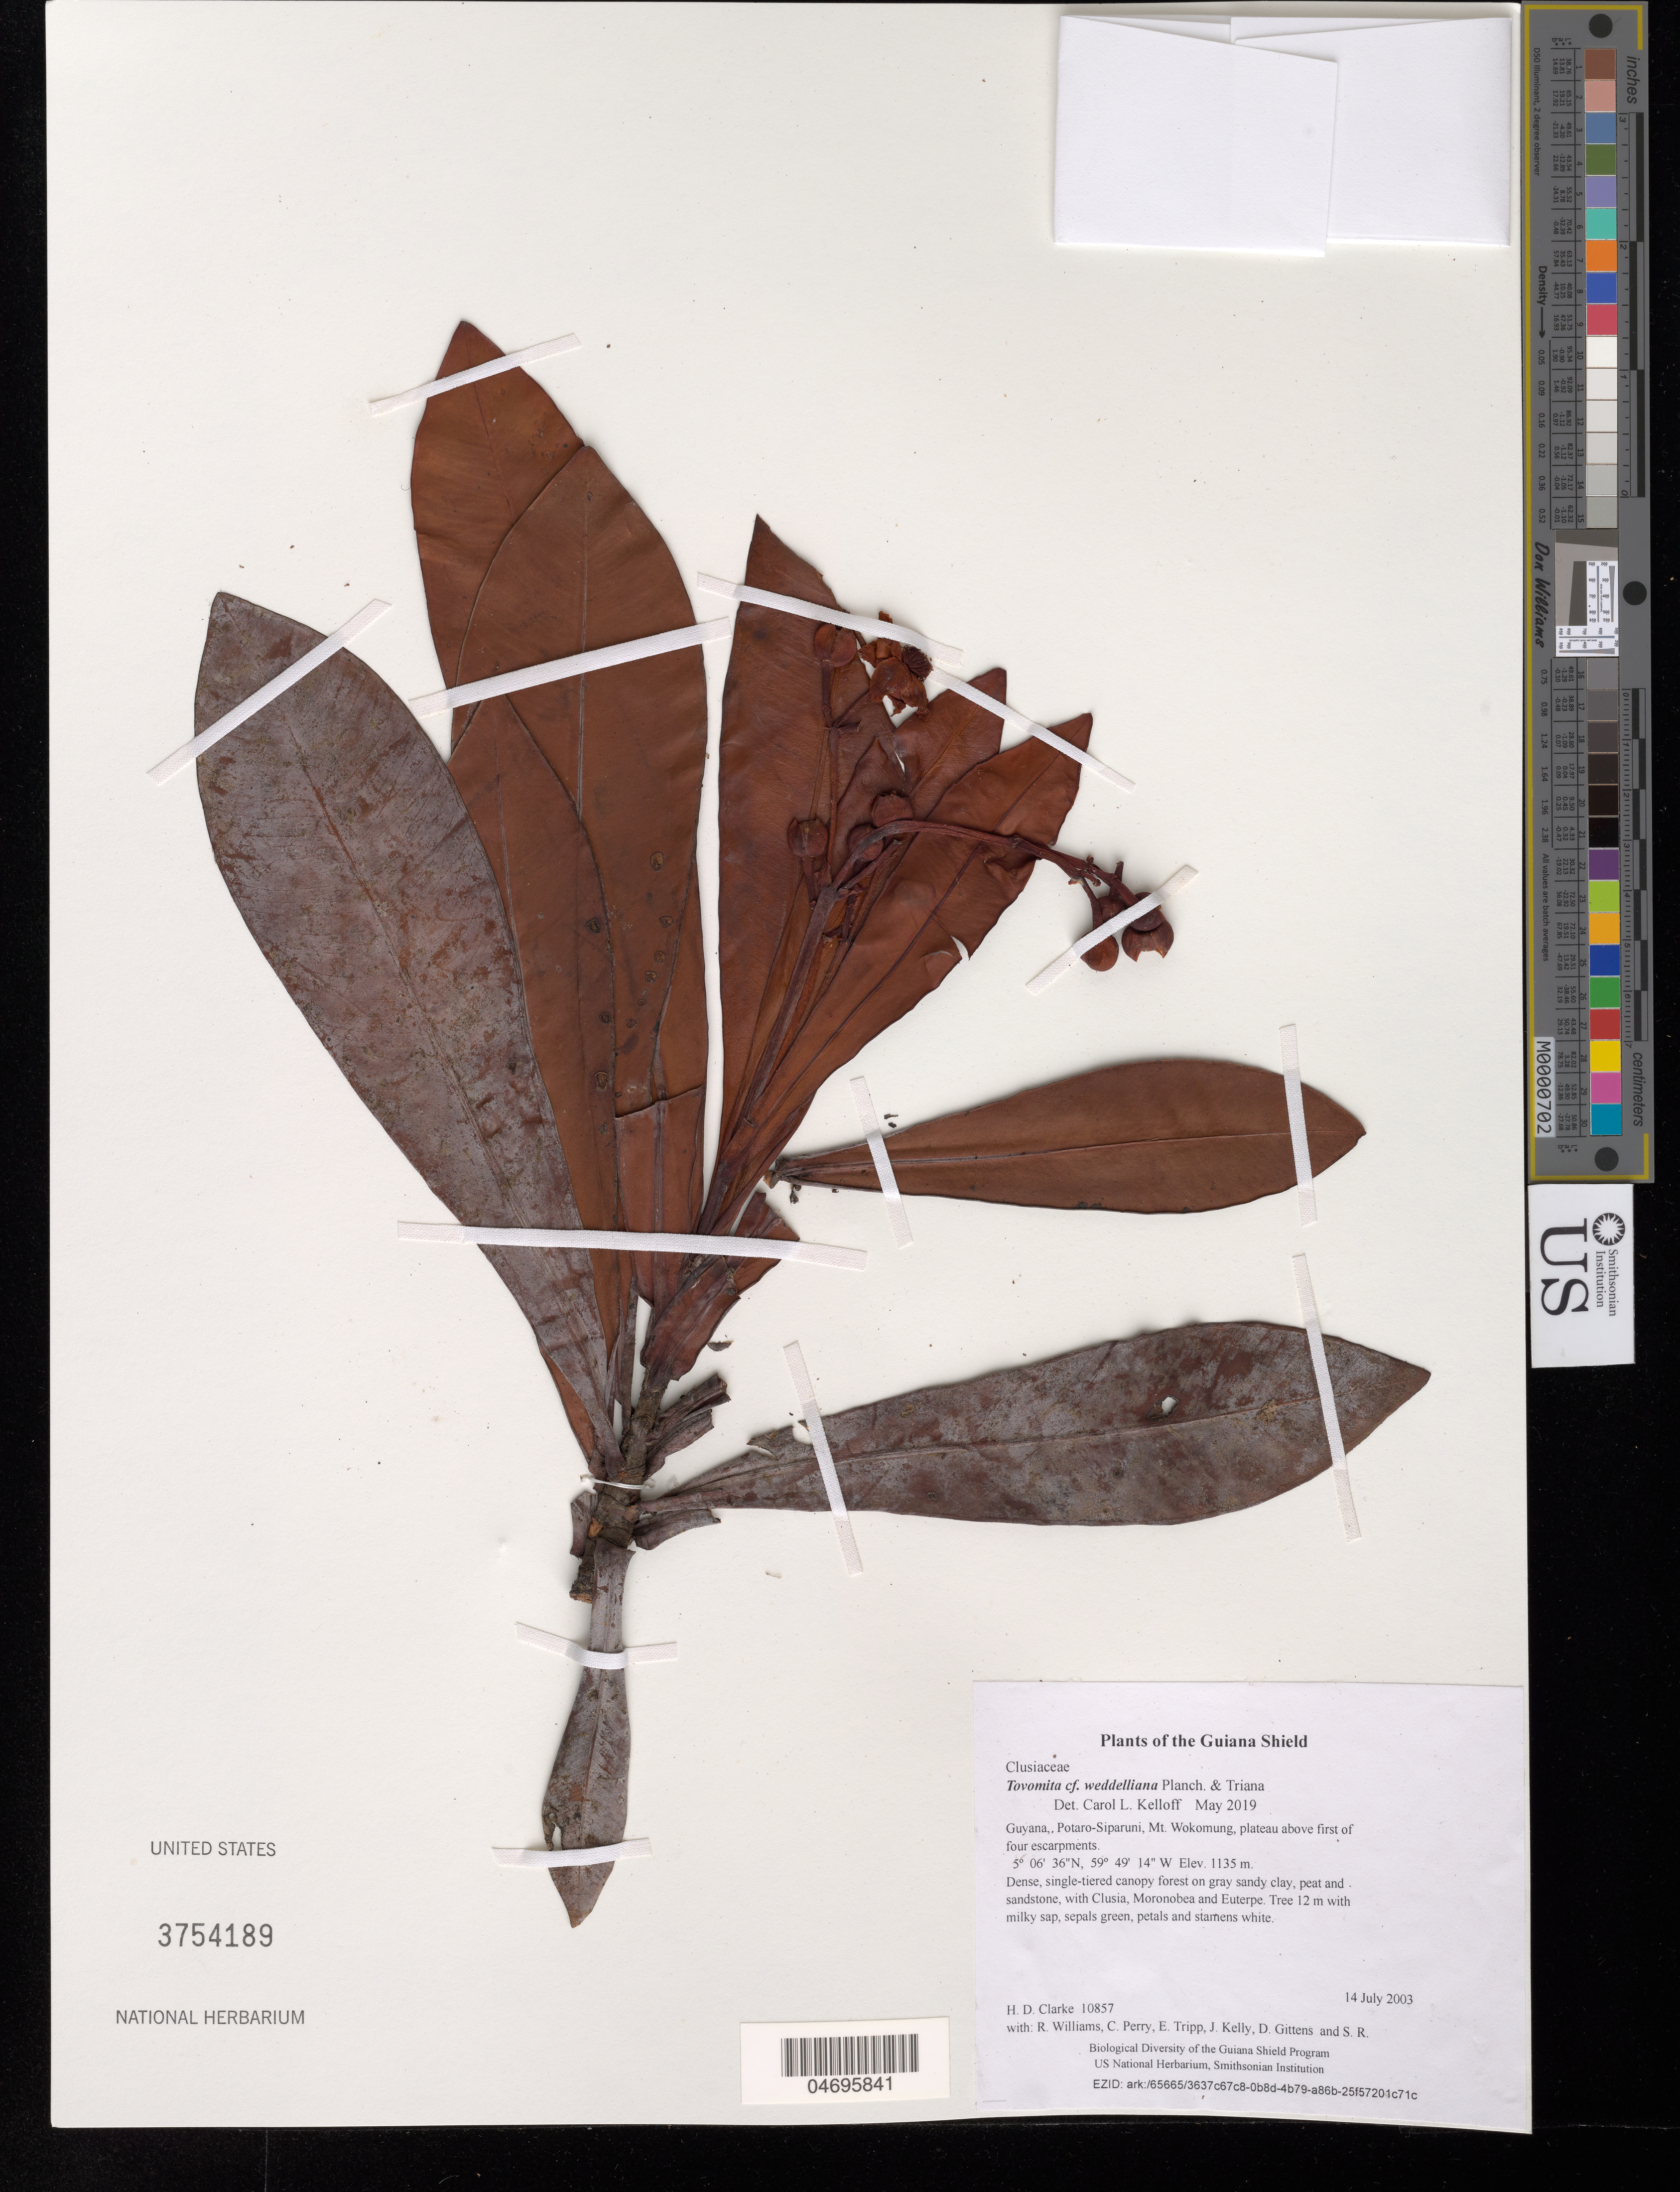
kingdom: Plantae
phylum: Tracheophyta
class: Magnoliopsida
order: Malpighiales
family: Clusiaceae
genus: Arawakia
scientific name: Arawakia weddelliana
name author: (Planch. & Triana) L. Marinho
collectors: H. D. Clarke, R. Williams, C. Perry, E. Tripp, J. Kelly, D. Gittens & S. R. Stern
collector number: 10857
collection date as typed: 14 July 2003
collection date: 2003-07-14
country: Guyana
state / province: Potaro-Siparuni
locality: Mt. Wokomung, plateau above first of four escarpments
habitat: Dense, single-tiered canopy forest on gray sandy clay, peat and sandstone, with Clusia, Moronobea and Euterpe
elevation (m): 1135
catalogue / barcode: US 3754189